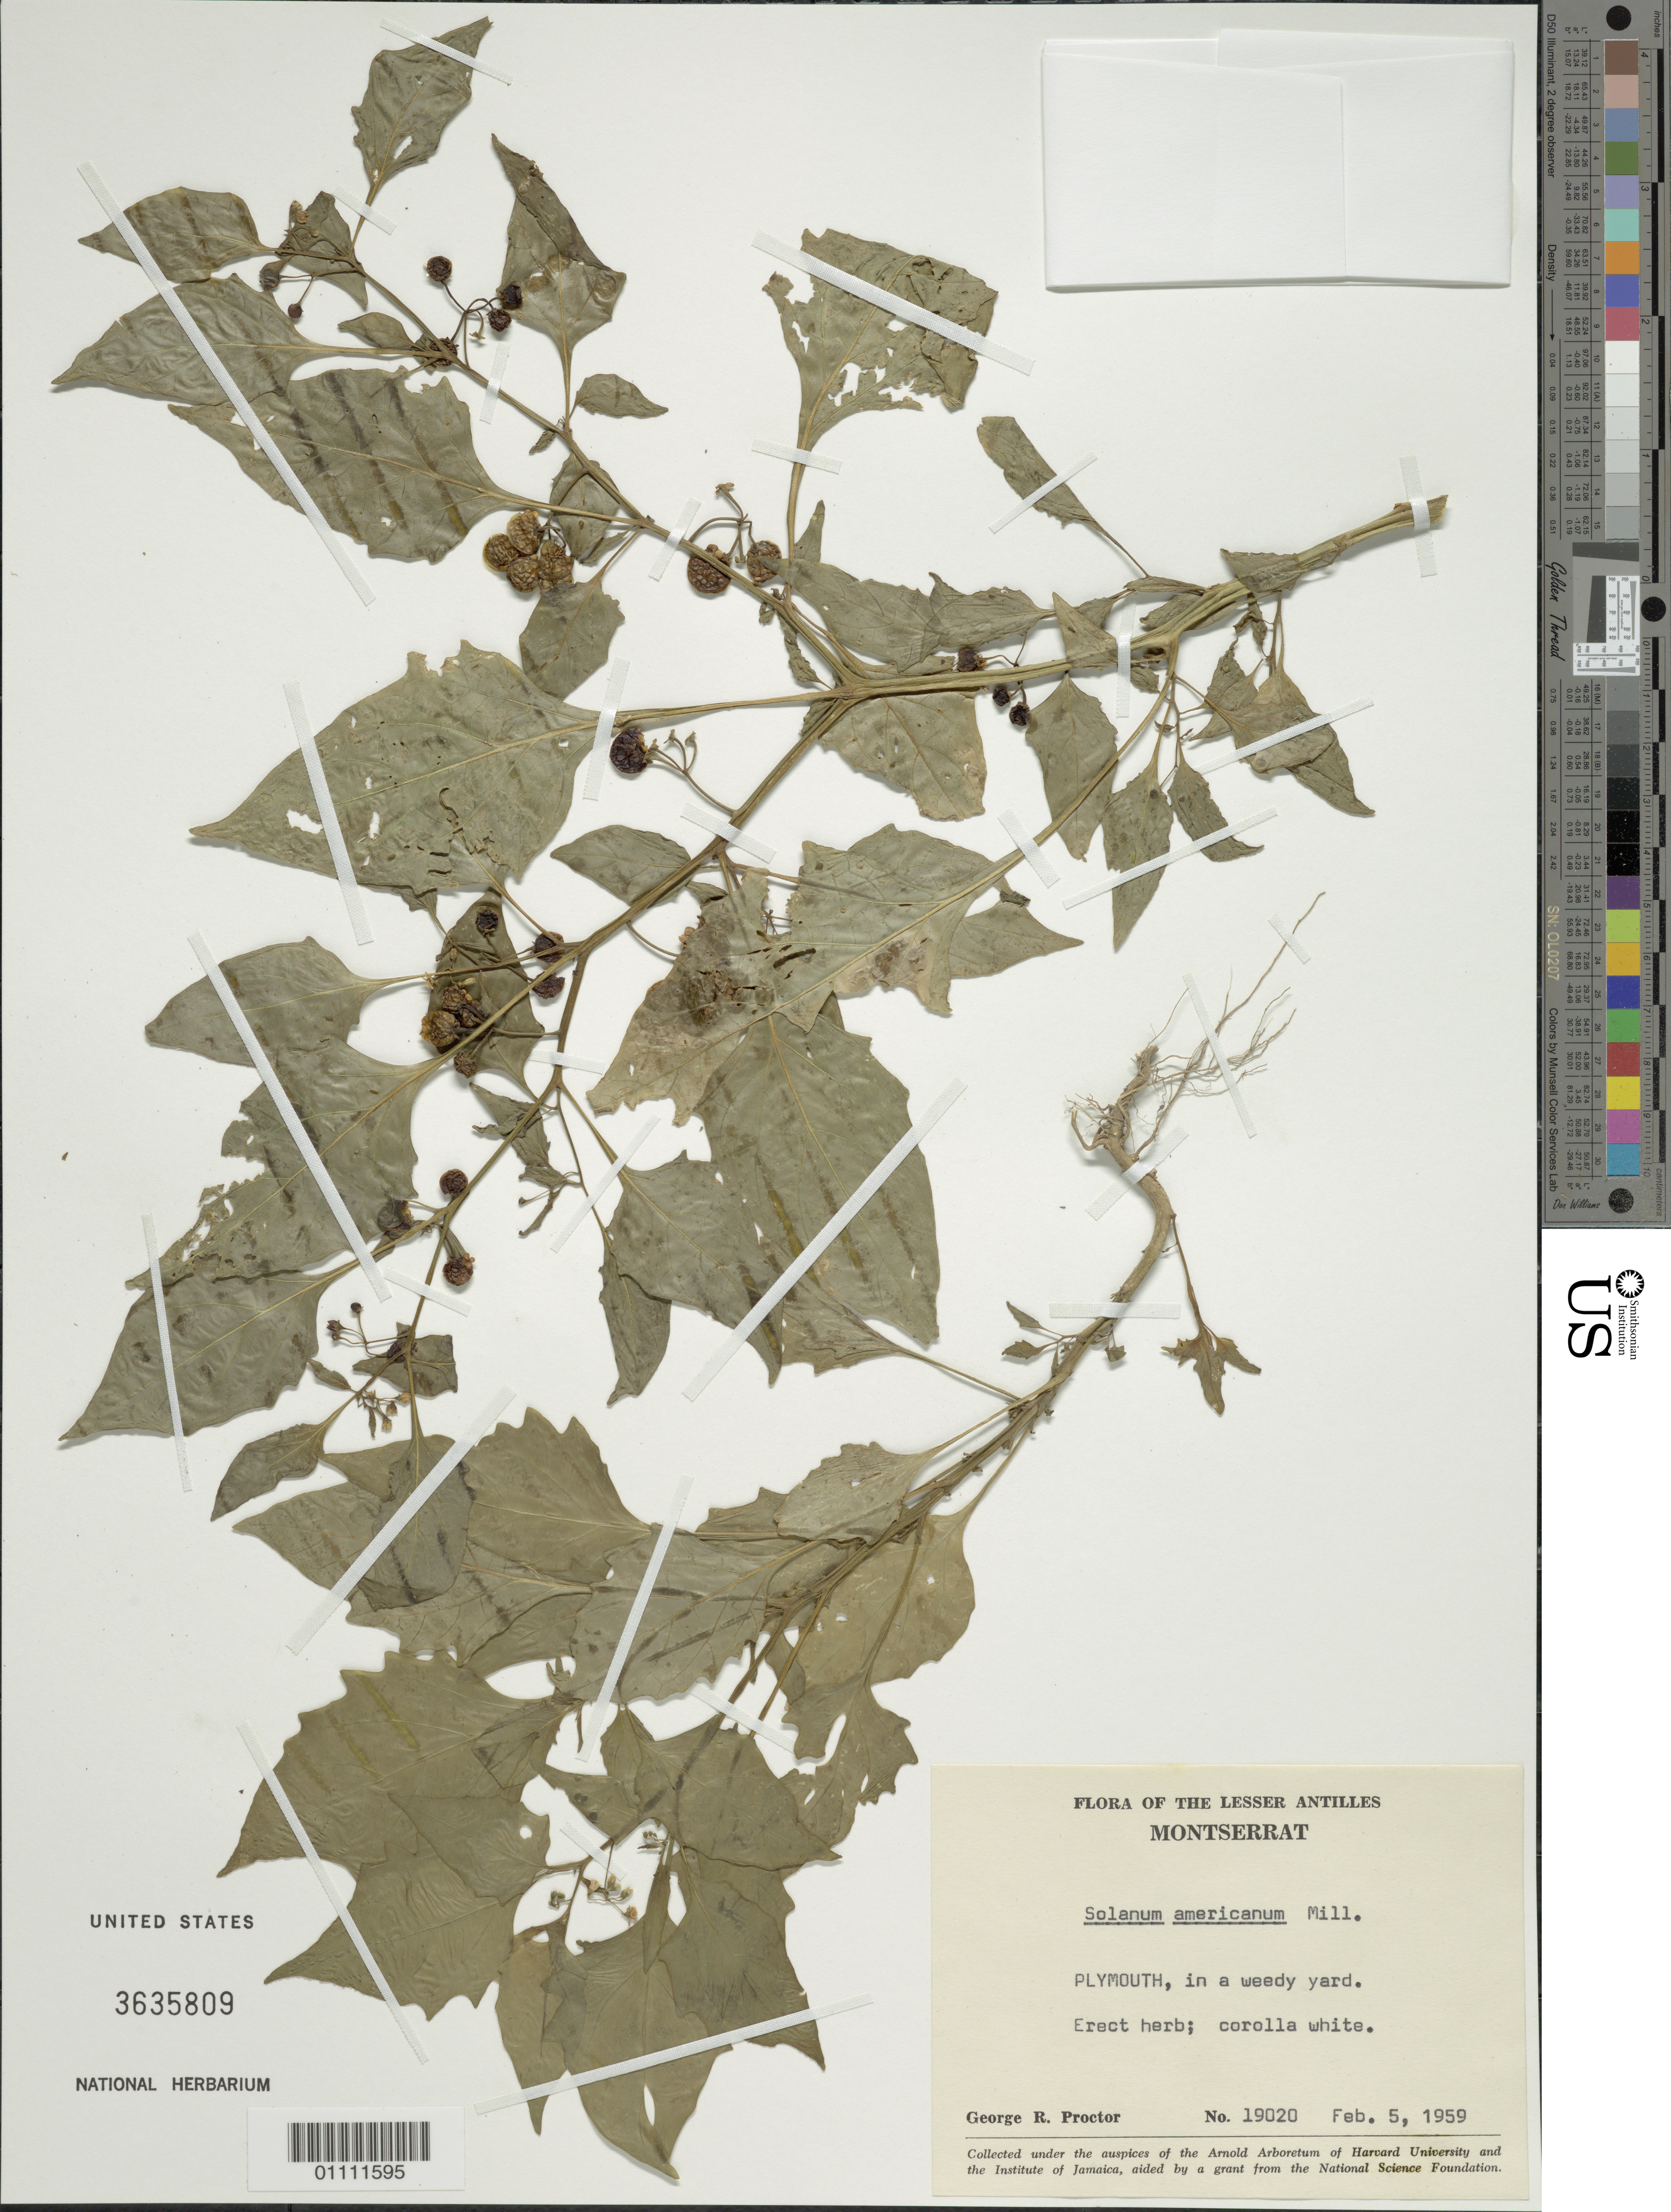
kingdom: Plantae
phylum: Tracheophyta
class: Magnoliopsida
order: Solanales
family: Solanaceae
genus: Solanum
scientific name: Solanum americanum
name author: Mill.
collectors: G. R. Proctor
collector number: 19020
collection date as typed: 05 Feb 1959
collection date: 1959-02-05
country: Montserrat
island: Montserrat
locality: Plymouth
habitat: In a weedy yard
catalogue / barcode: US 3635809